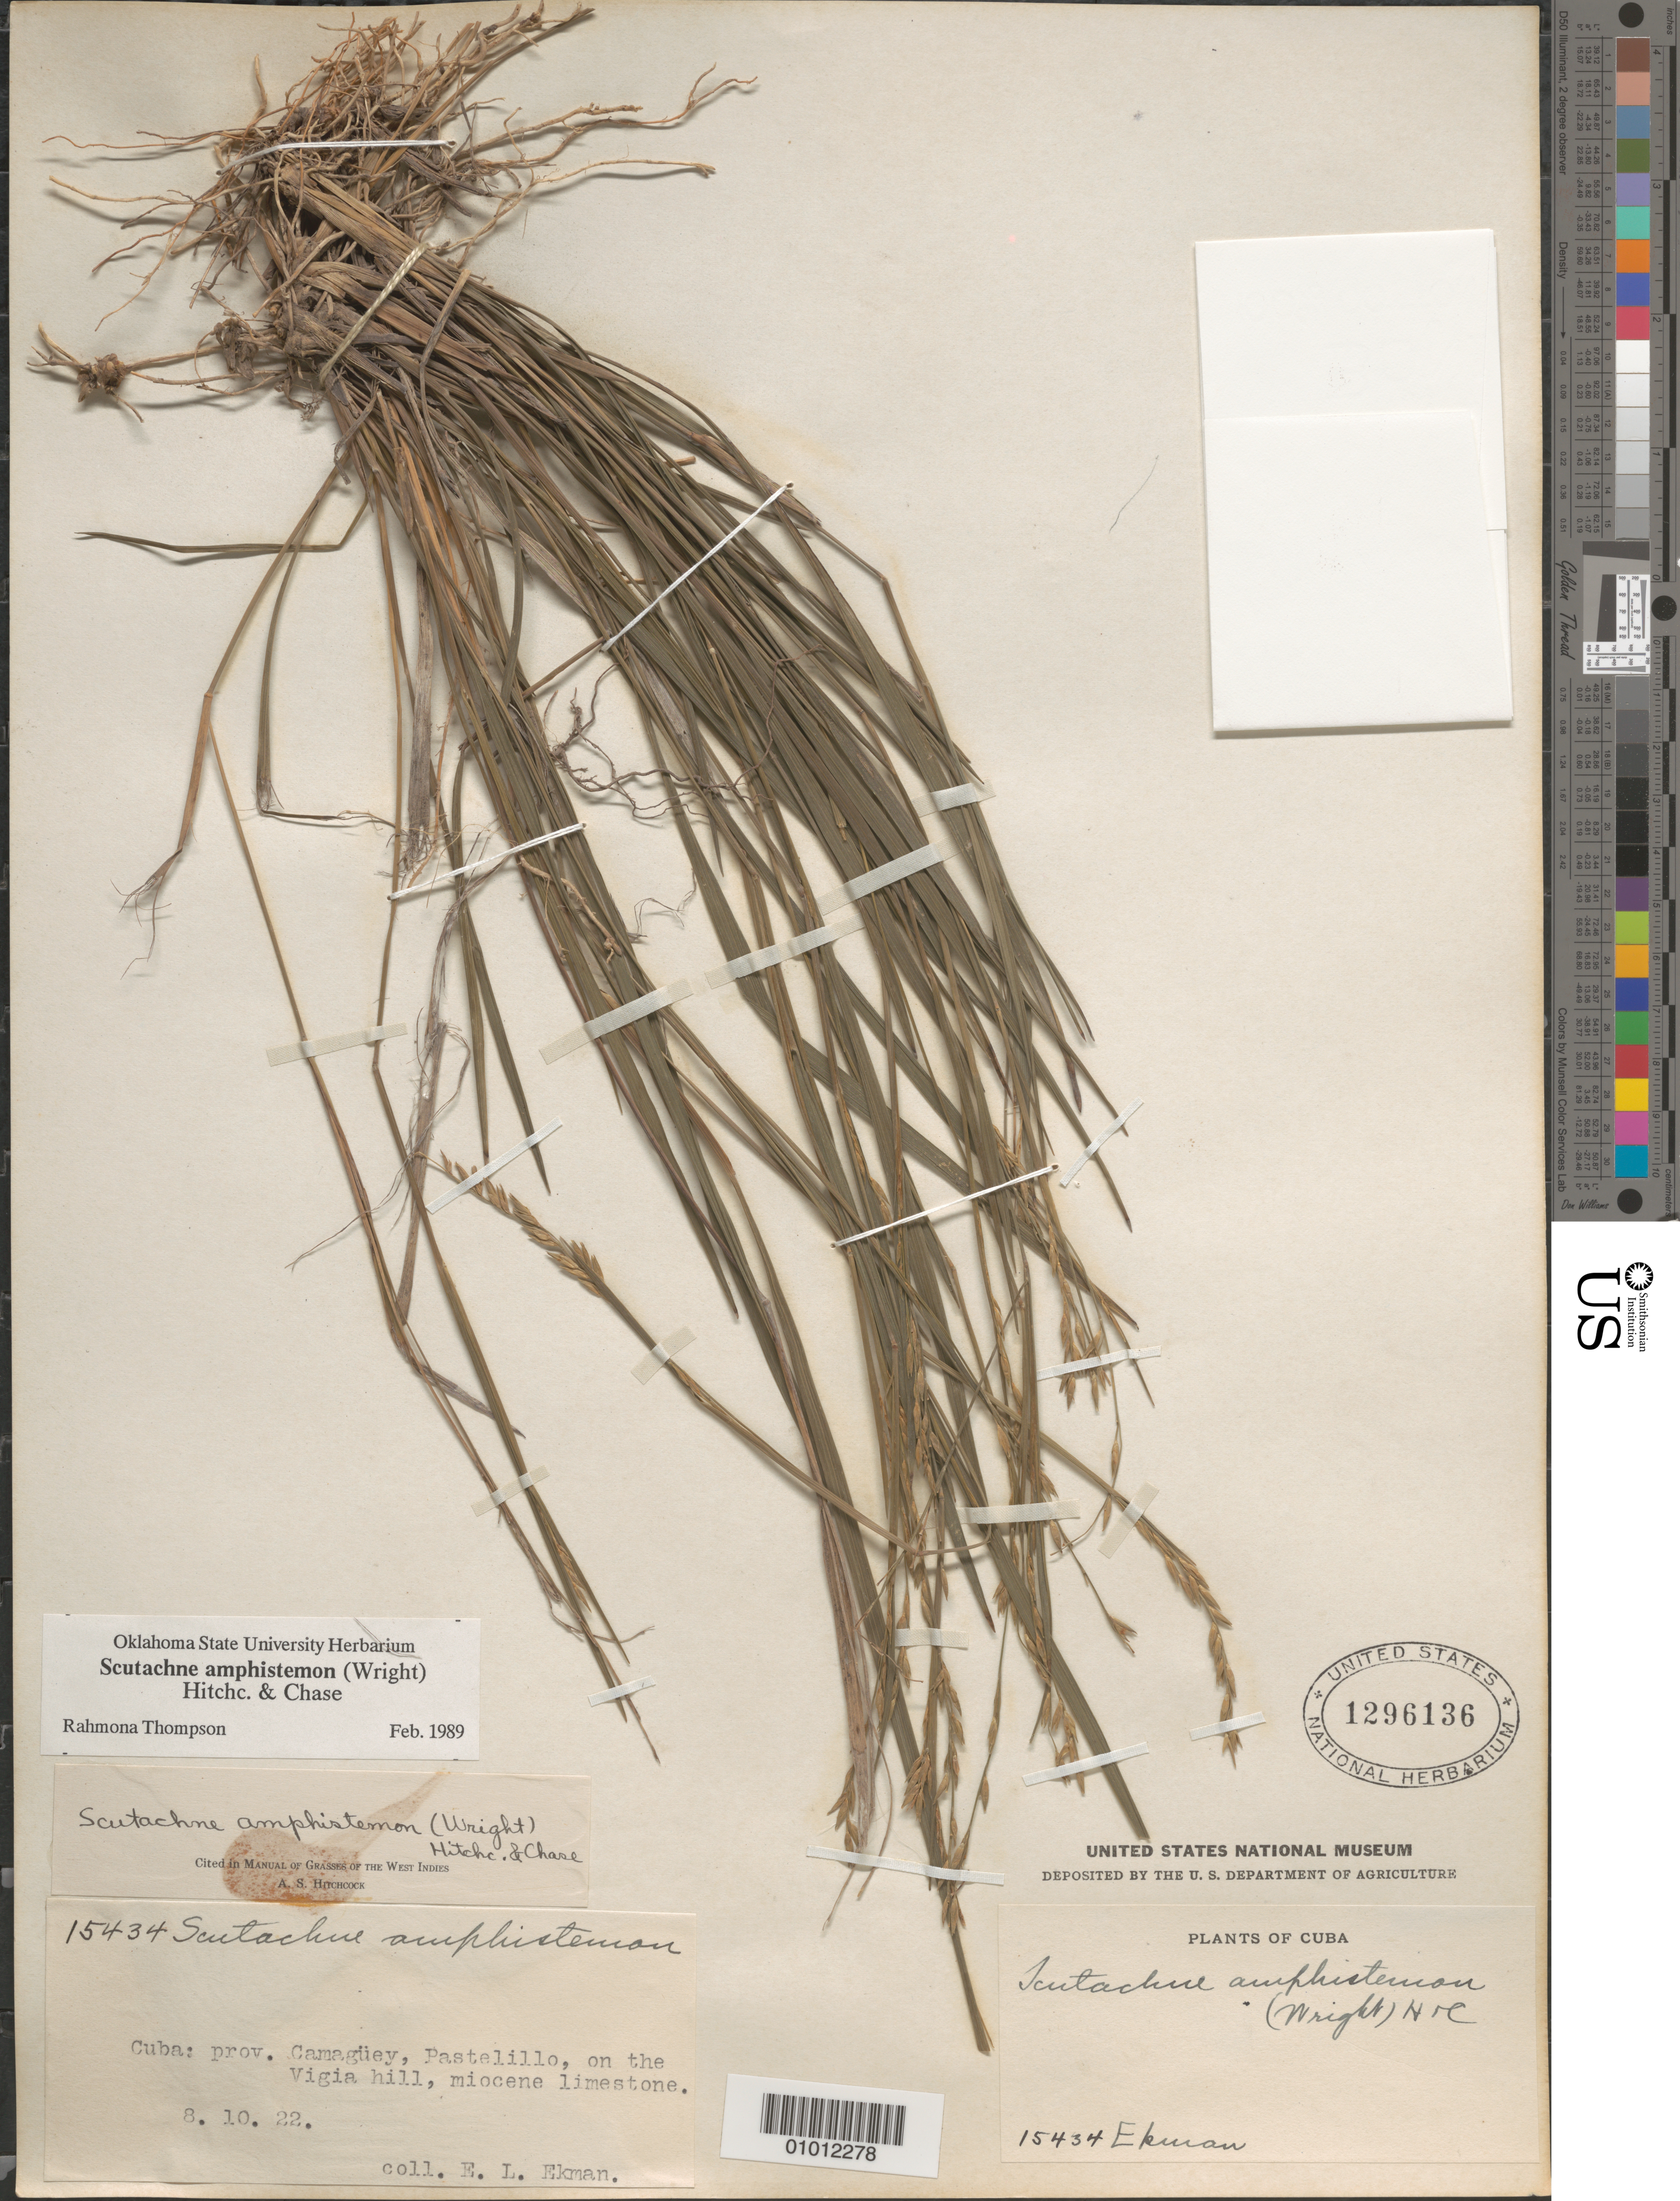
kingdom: Plantae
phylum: Tracheophyta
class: Liliopsida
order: Poales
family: Poaceae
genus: Scutachne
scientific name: Scutachne amphistemon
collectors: E. L. Ekman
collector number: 15434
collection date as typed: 08 Oct 1912 or 10 Aug 1912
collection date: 1912-08-10 or 1912-10-08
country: Cuba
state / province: Camagüey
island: Cuba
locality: Pastelillo, on the Viga hill, miocene limestone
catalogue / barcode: US 1296136